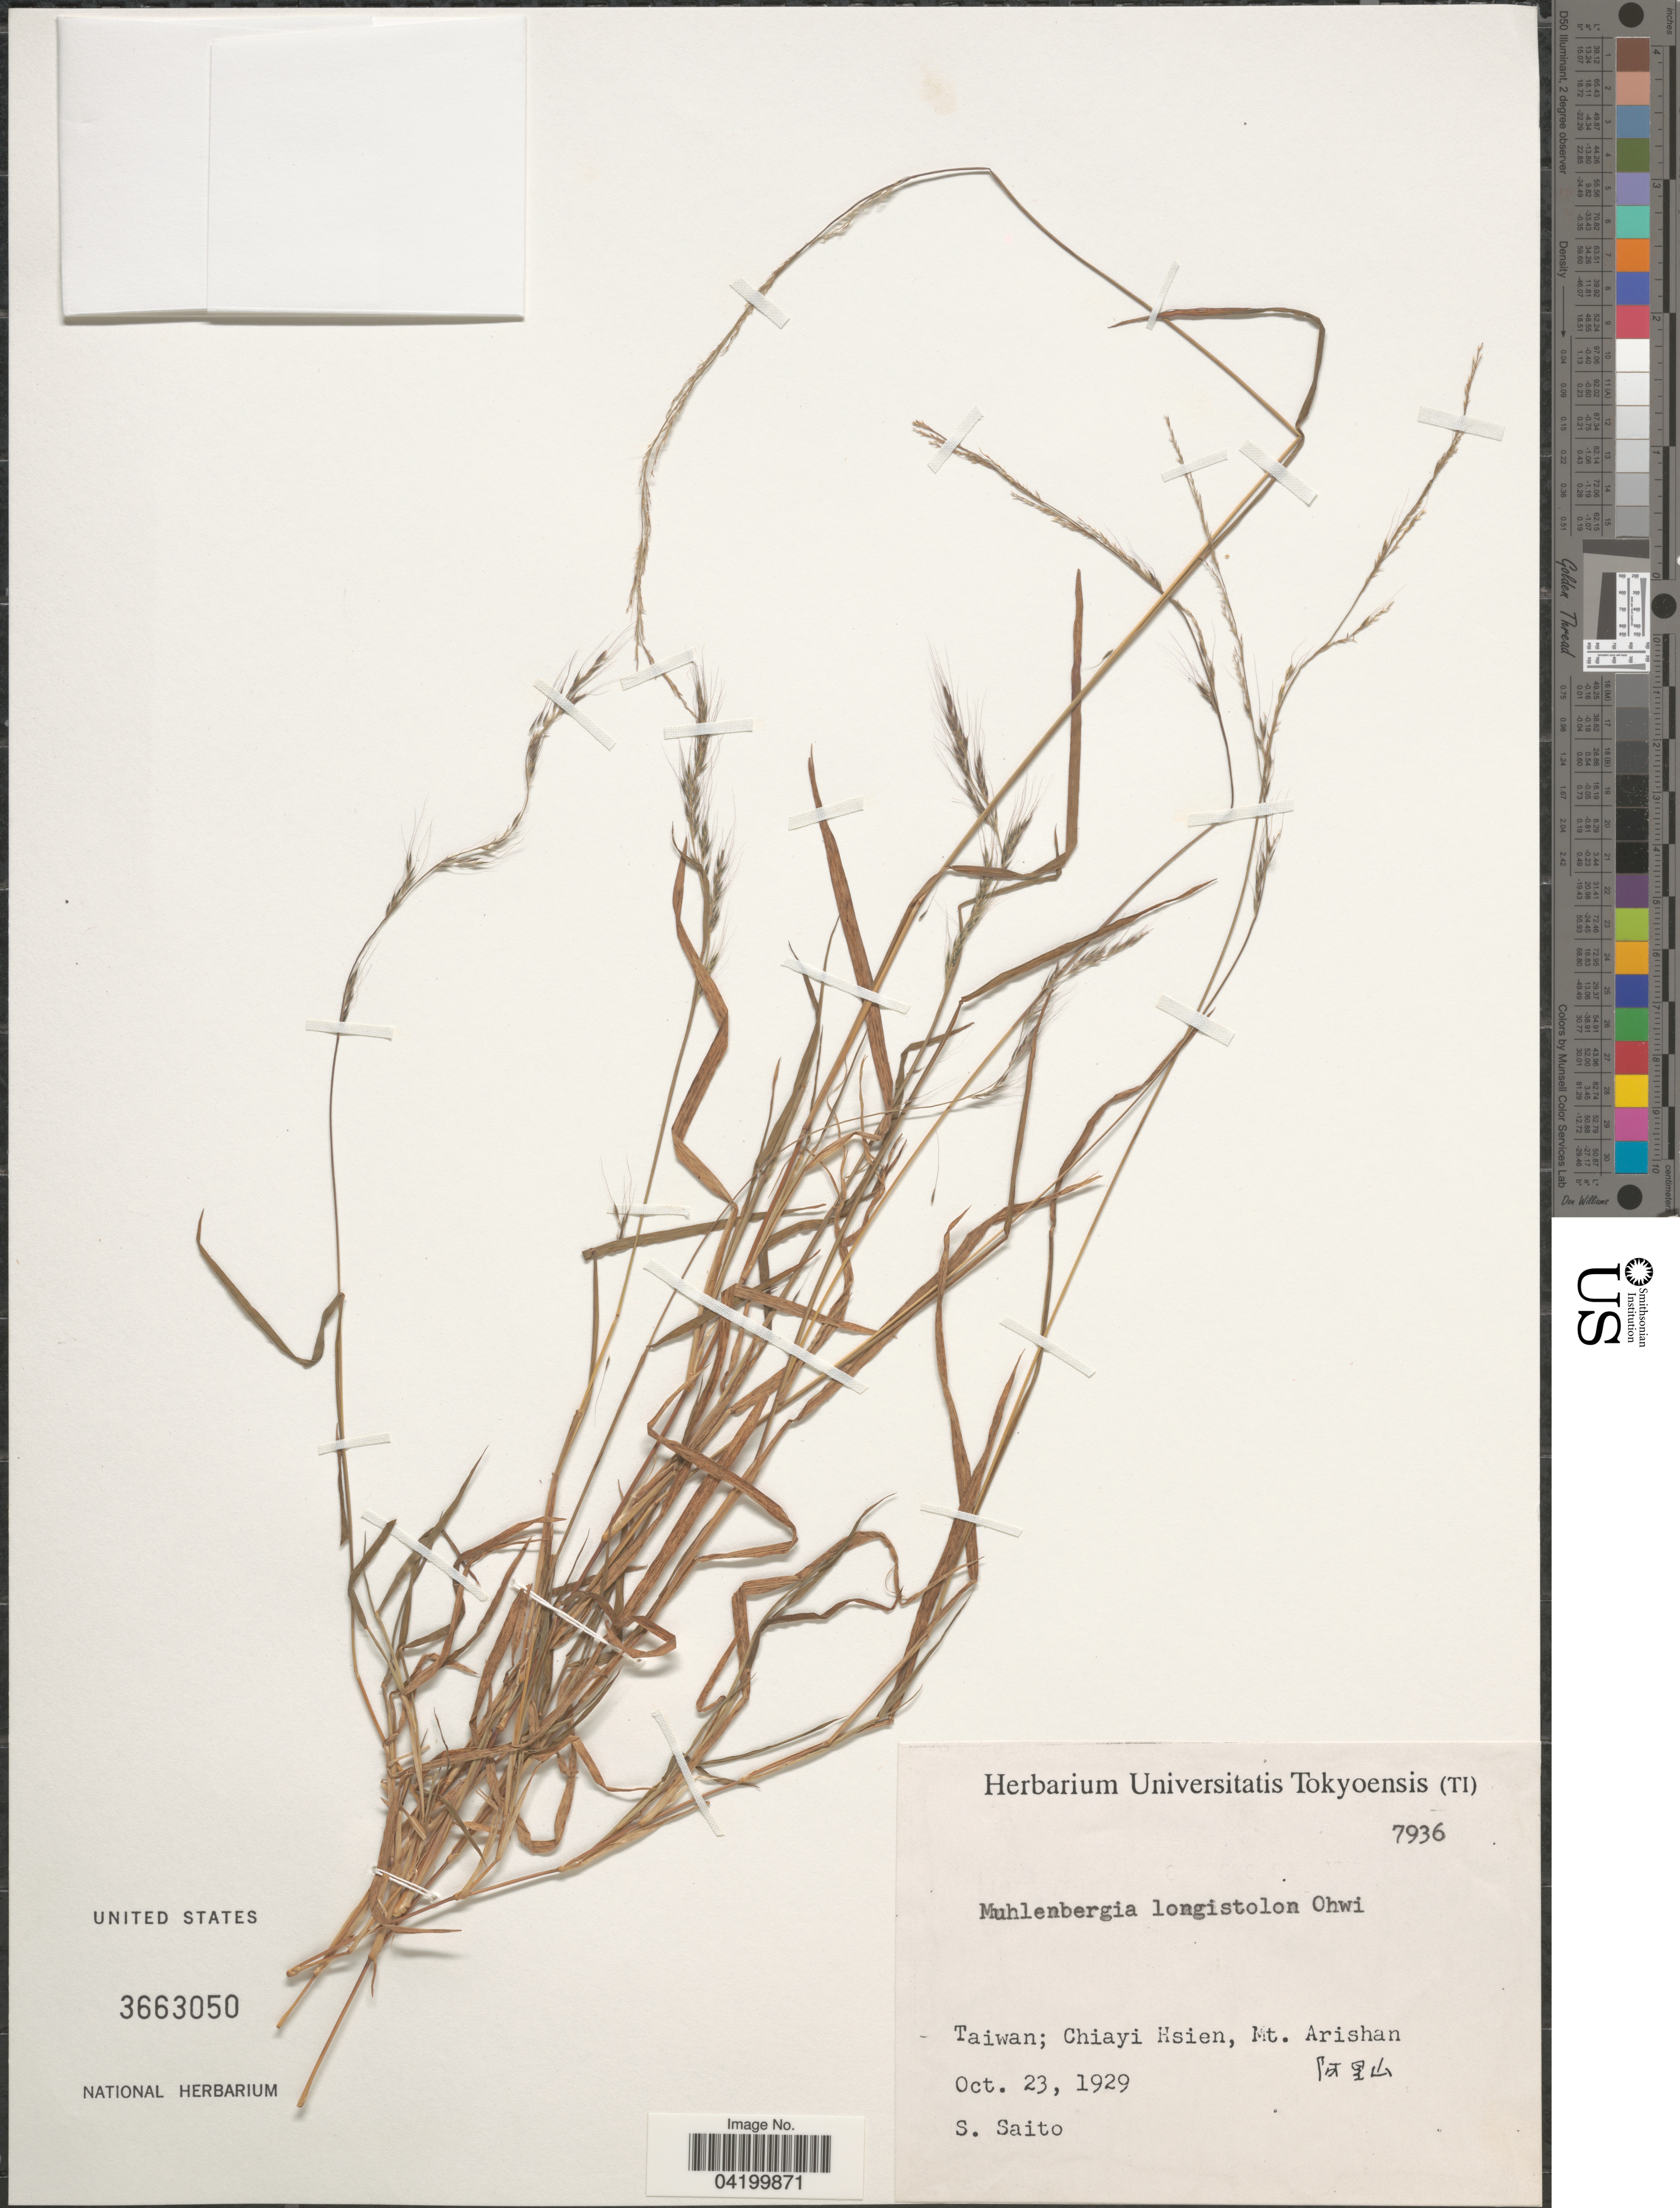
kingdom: Plantae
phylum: Tracheophyta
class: Liliopsida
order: Poales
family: Poaceae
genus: Muhlenbergia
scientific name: Muhlenbergia huegelii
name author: Trin.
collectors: S. Saito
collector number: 7936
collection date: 1929-10-23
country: Taiwan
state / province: Chiayi City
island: Taiwan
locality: Mt. Arishan.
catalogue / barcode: US 3663050